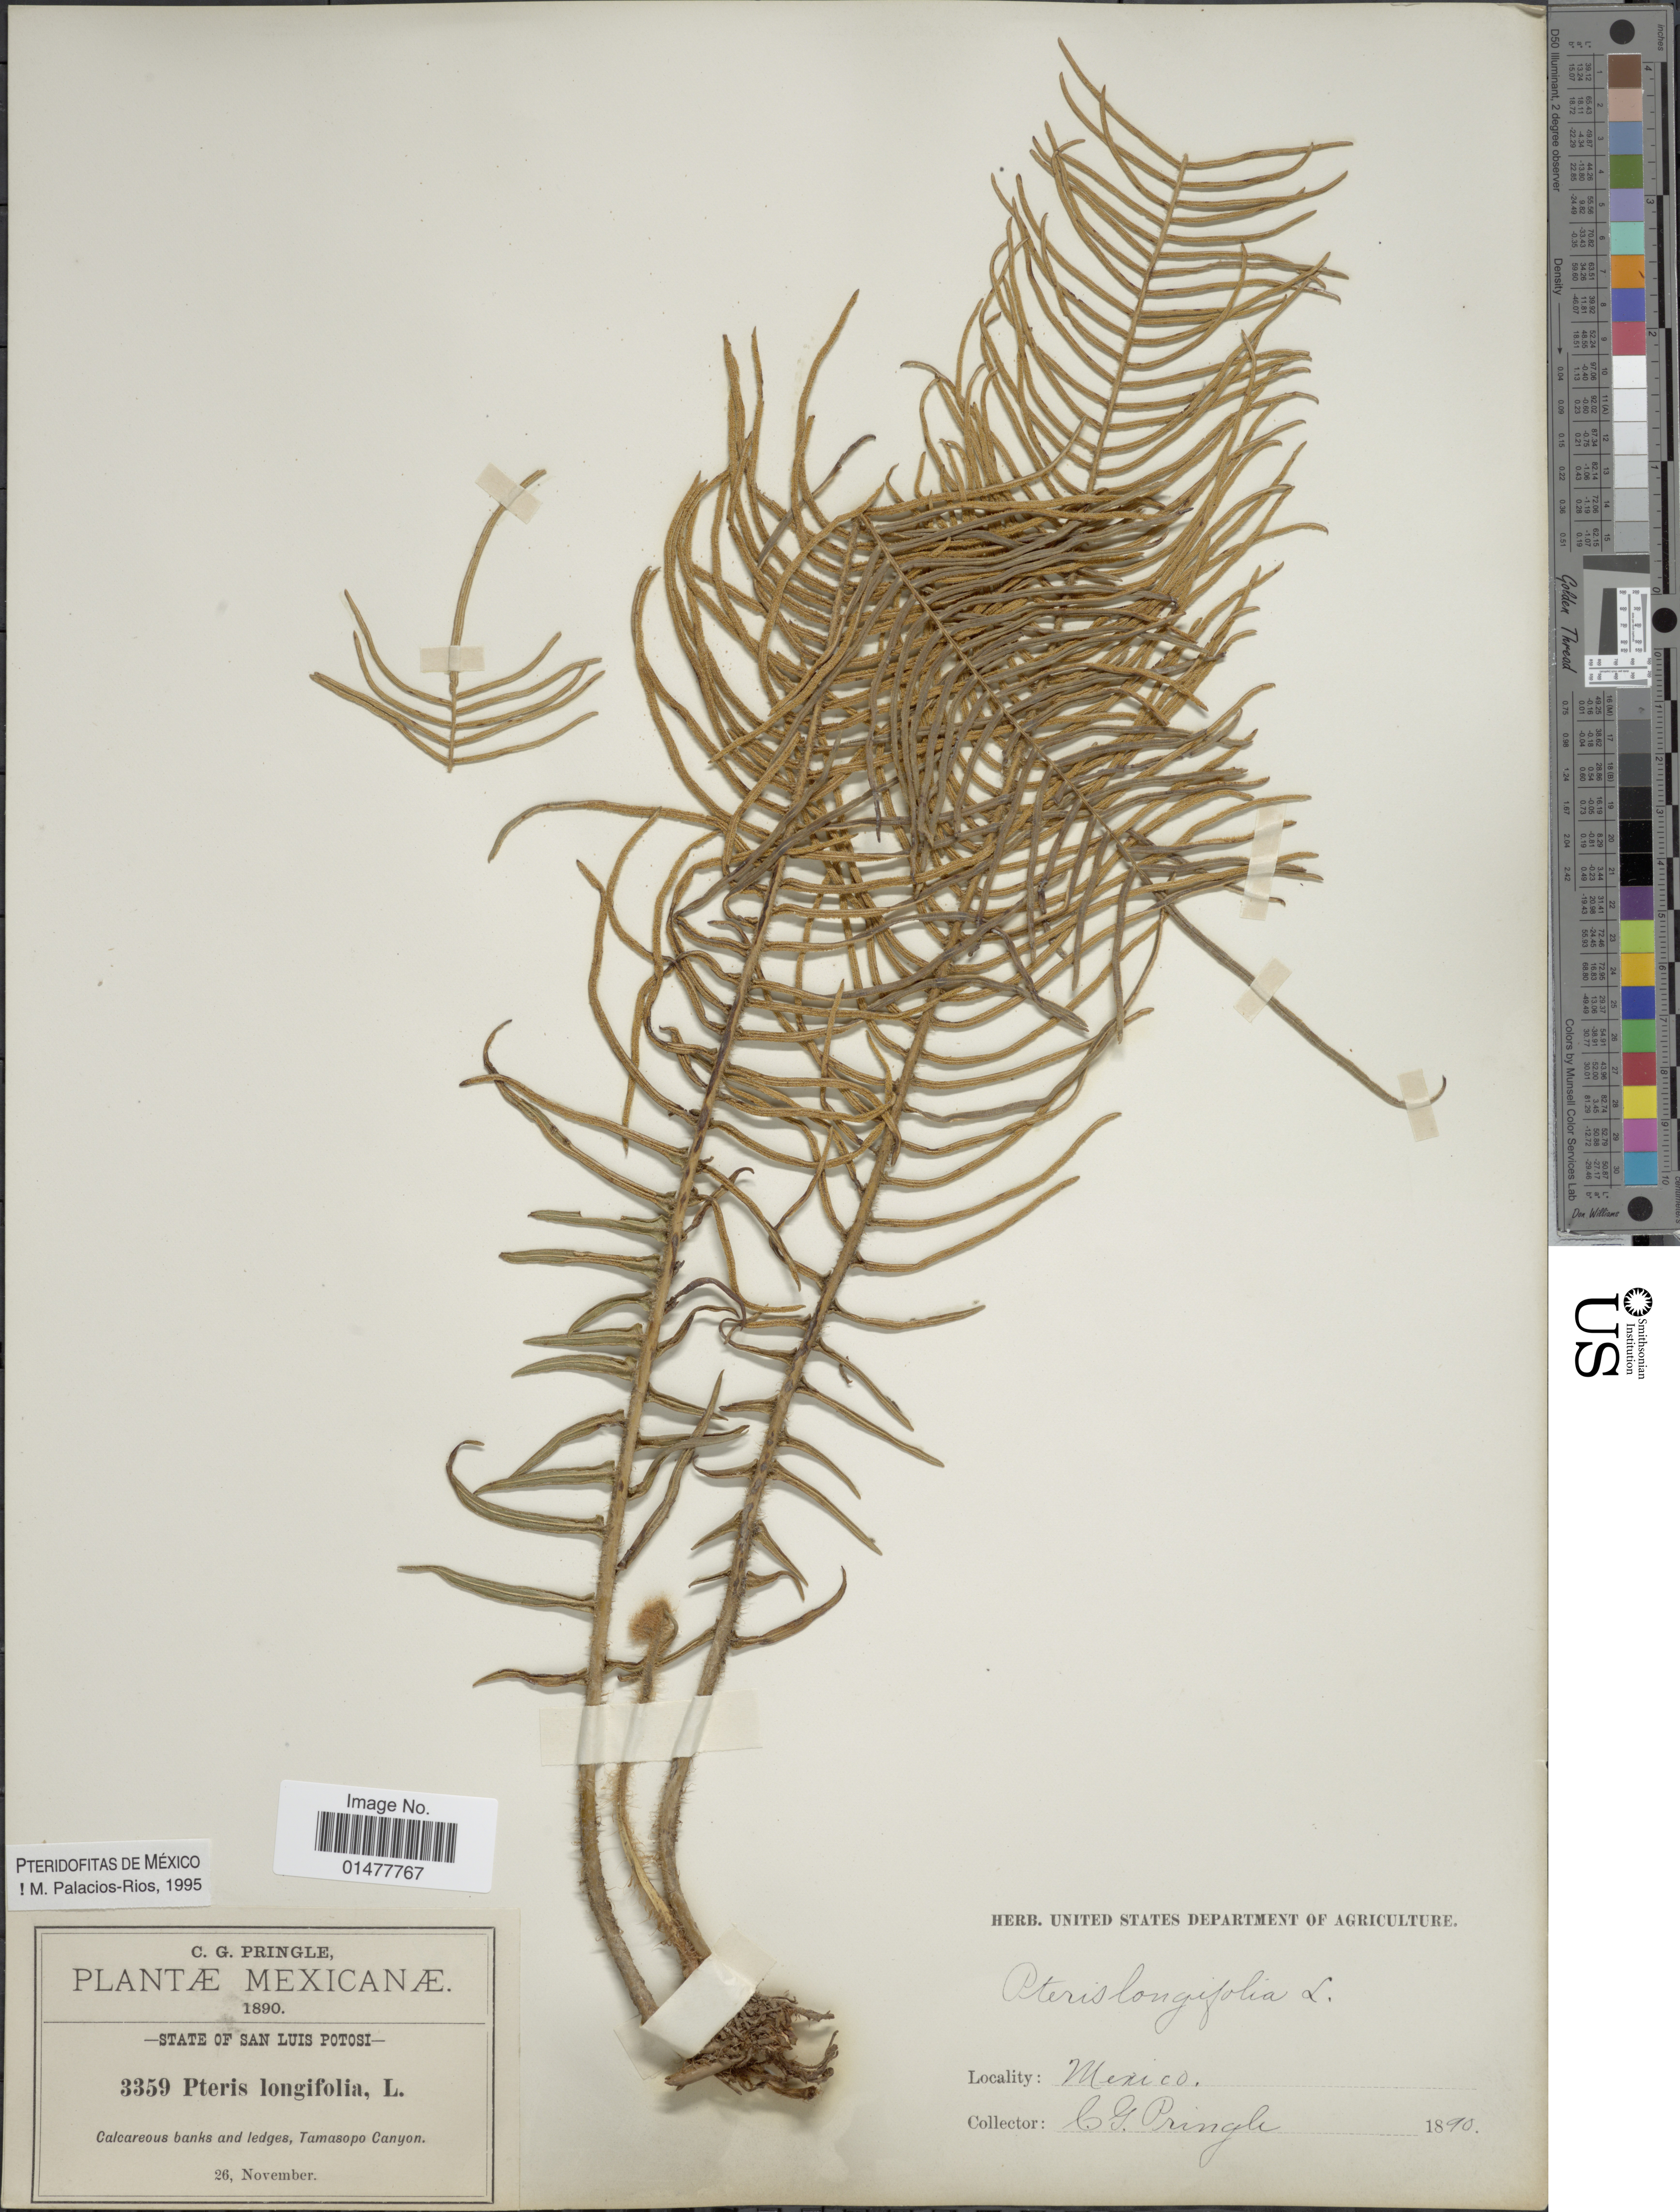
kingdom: Plantae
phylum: Tracheophyta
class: Polypodiopsida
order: Polypodiales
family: Pteridaceae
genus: Pteris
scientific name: Pteris longifolia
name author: L.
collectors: C. G. Pringle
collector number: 3359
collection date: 1890-11-26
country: Mexico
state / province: San Luis Potosí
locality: Calcareous banks and ledges, Tamasopo Canyon.